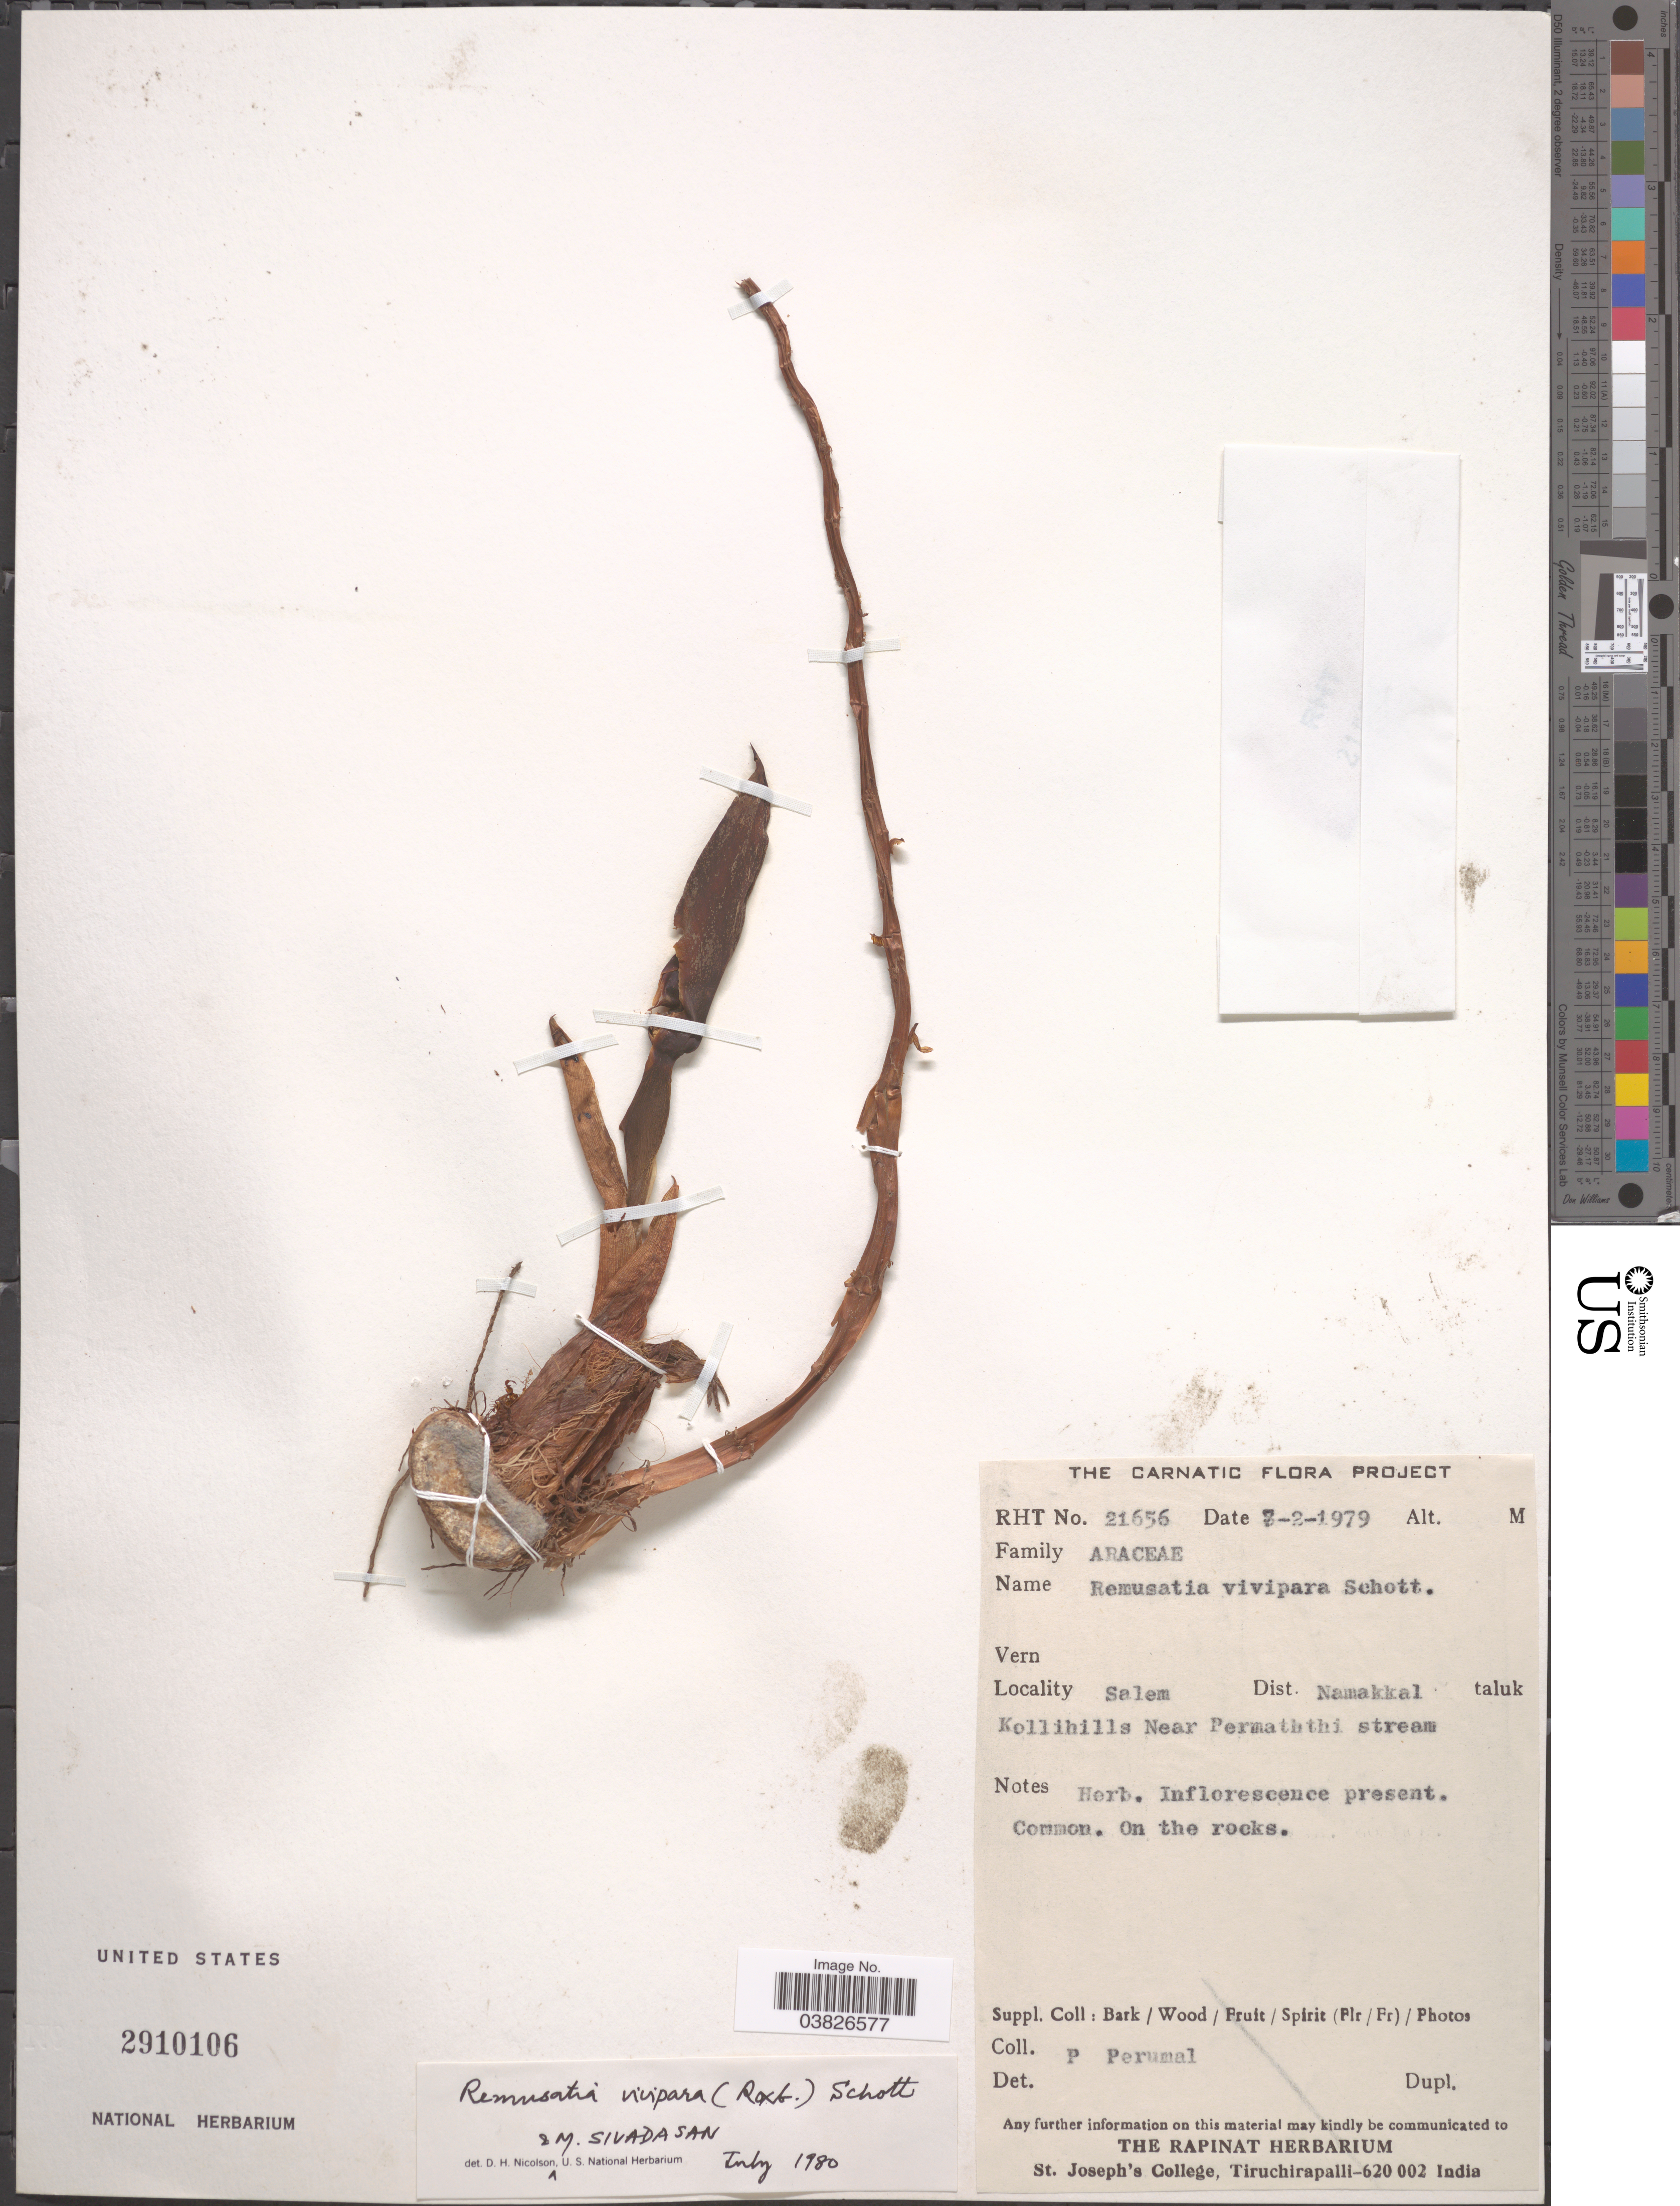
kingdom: Plantae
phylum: Tracheophyta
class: Liliopsida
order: Alismatales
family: Araceae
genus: Remusatia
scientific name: Remusatia vivipara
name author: (Roxb.) Schott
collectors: P. Perumal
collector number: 21656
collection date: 1979-02-07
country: India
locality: Salem Dist. Namakkal taluk Kollihills Near Permaththi stream.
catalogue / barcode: US 2910106